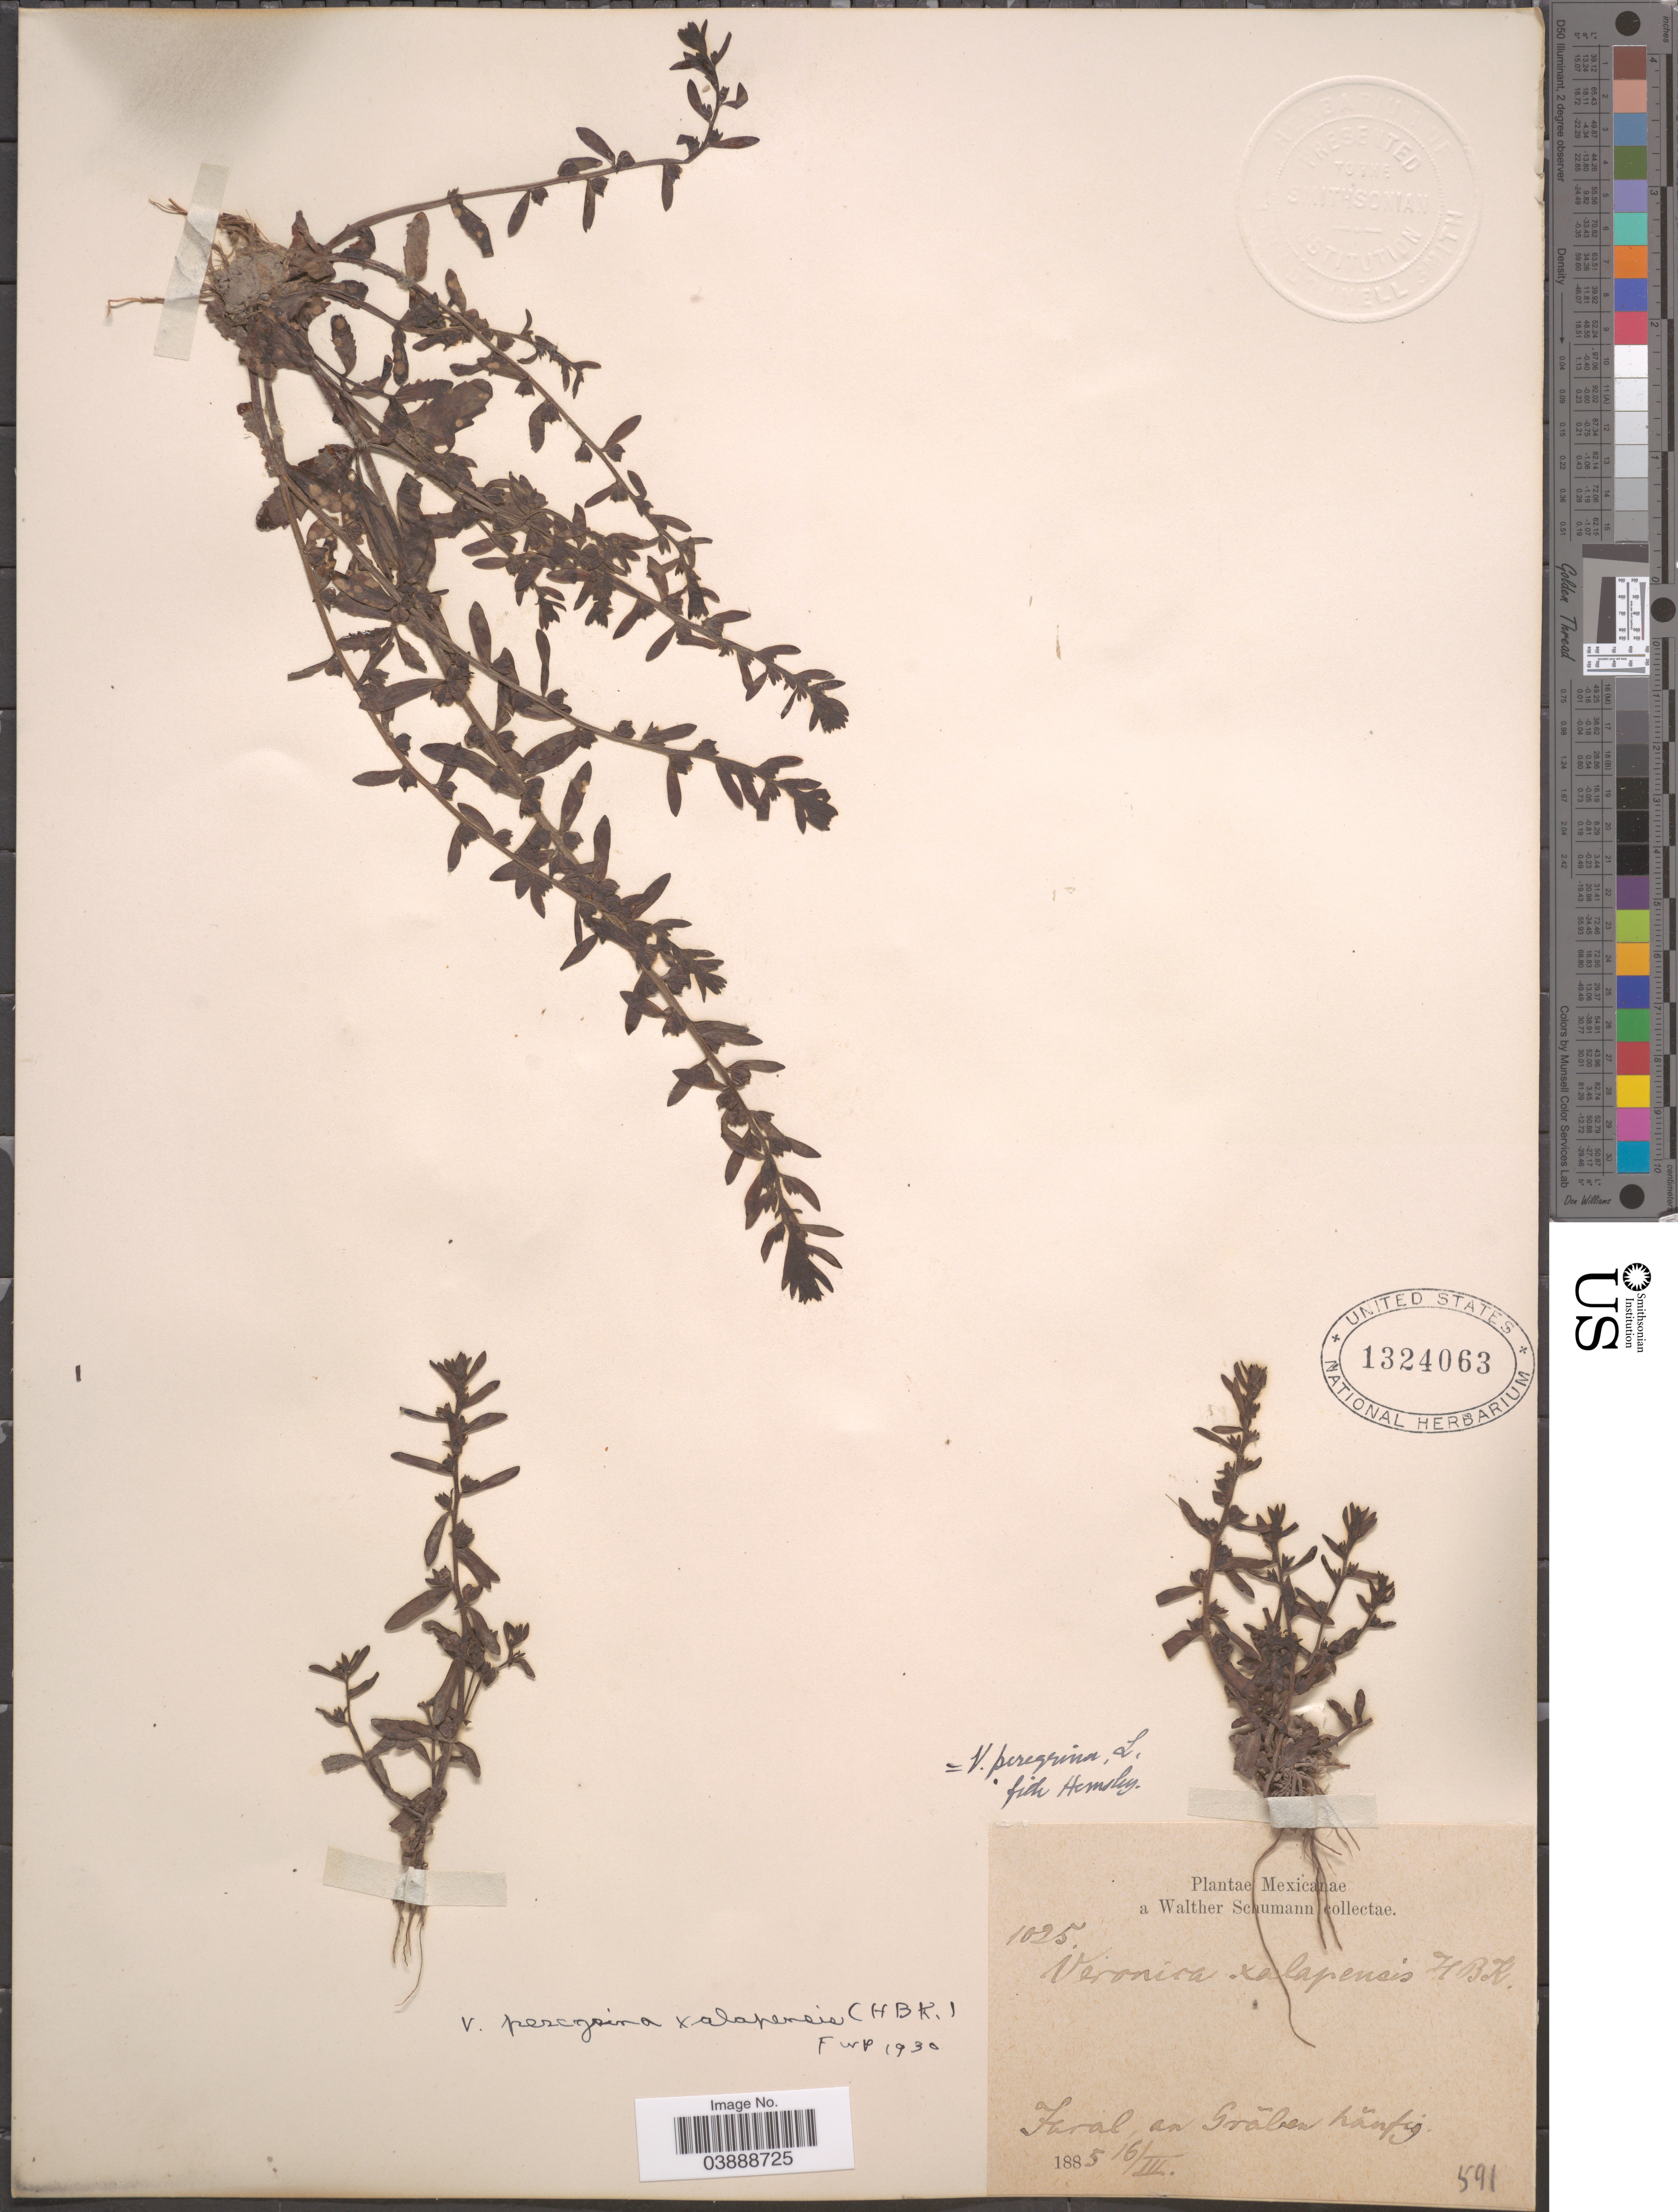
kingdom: Plantae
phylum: Tracheophyta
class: Magnoliopsida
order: Lamiales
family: Plantaginaceae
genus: Veronica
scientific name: Veronica peregrina subsp. xalapensis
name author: (Kunth) Pennell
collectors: W. Schumann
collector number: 1025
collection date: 1885-03-16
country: Mexico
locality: Faral, an Grãben hãufig.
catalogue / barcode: US 1324063